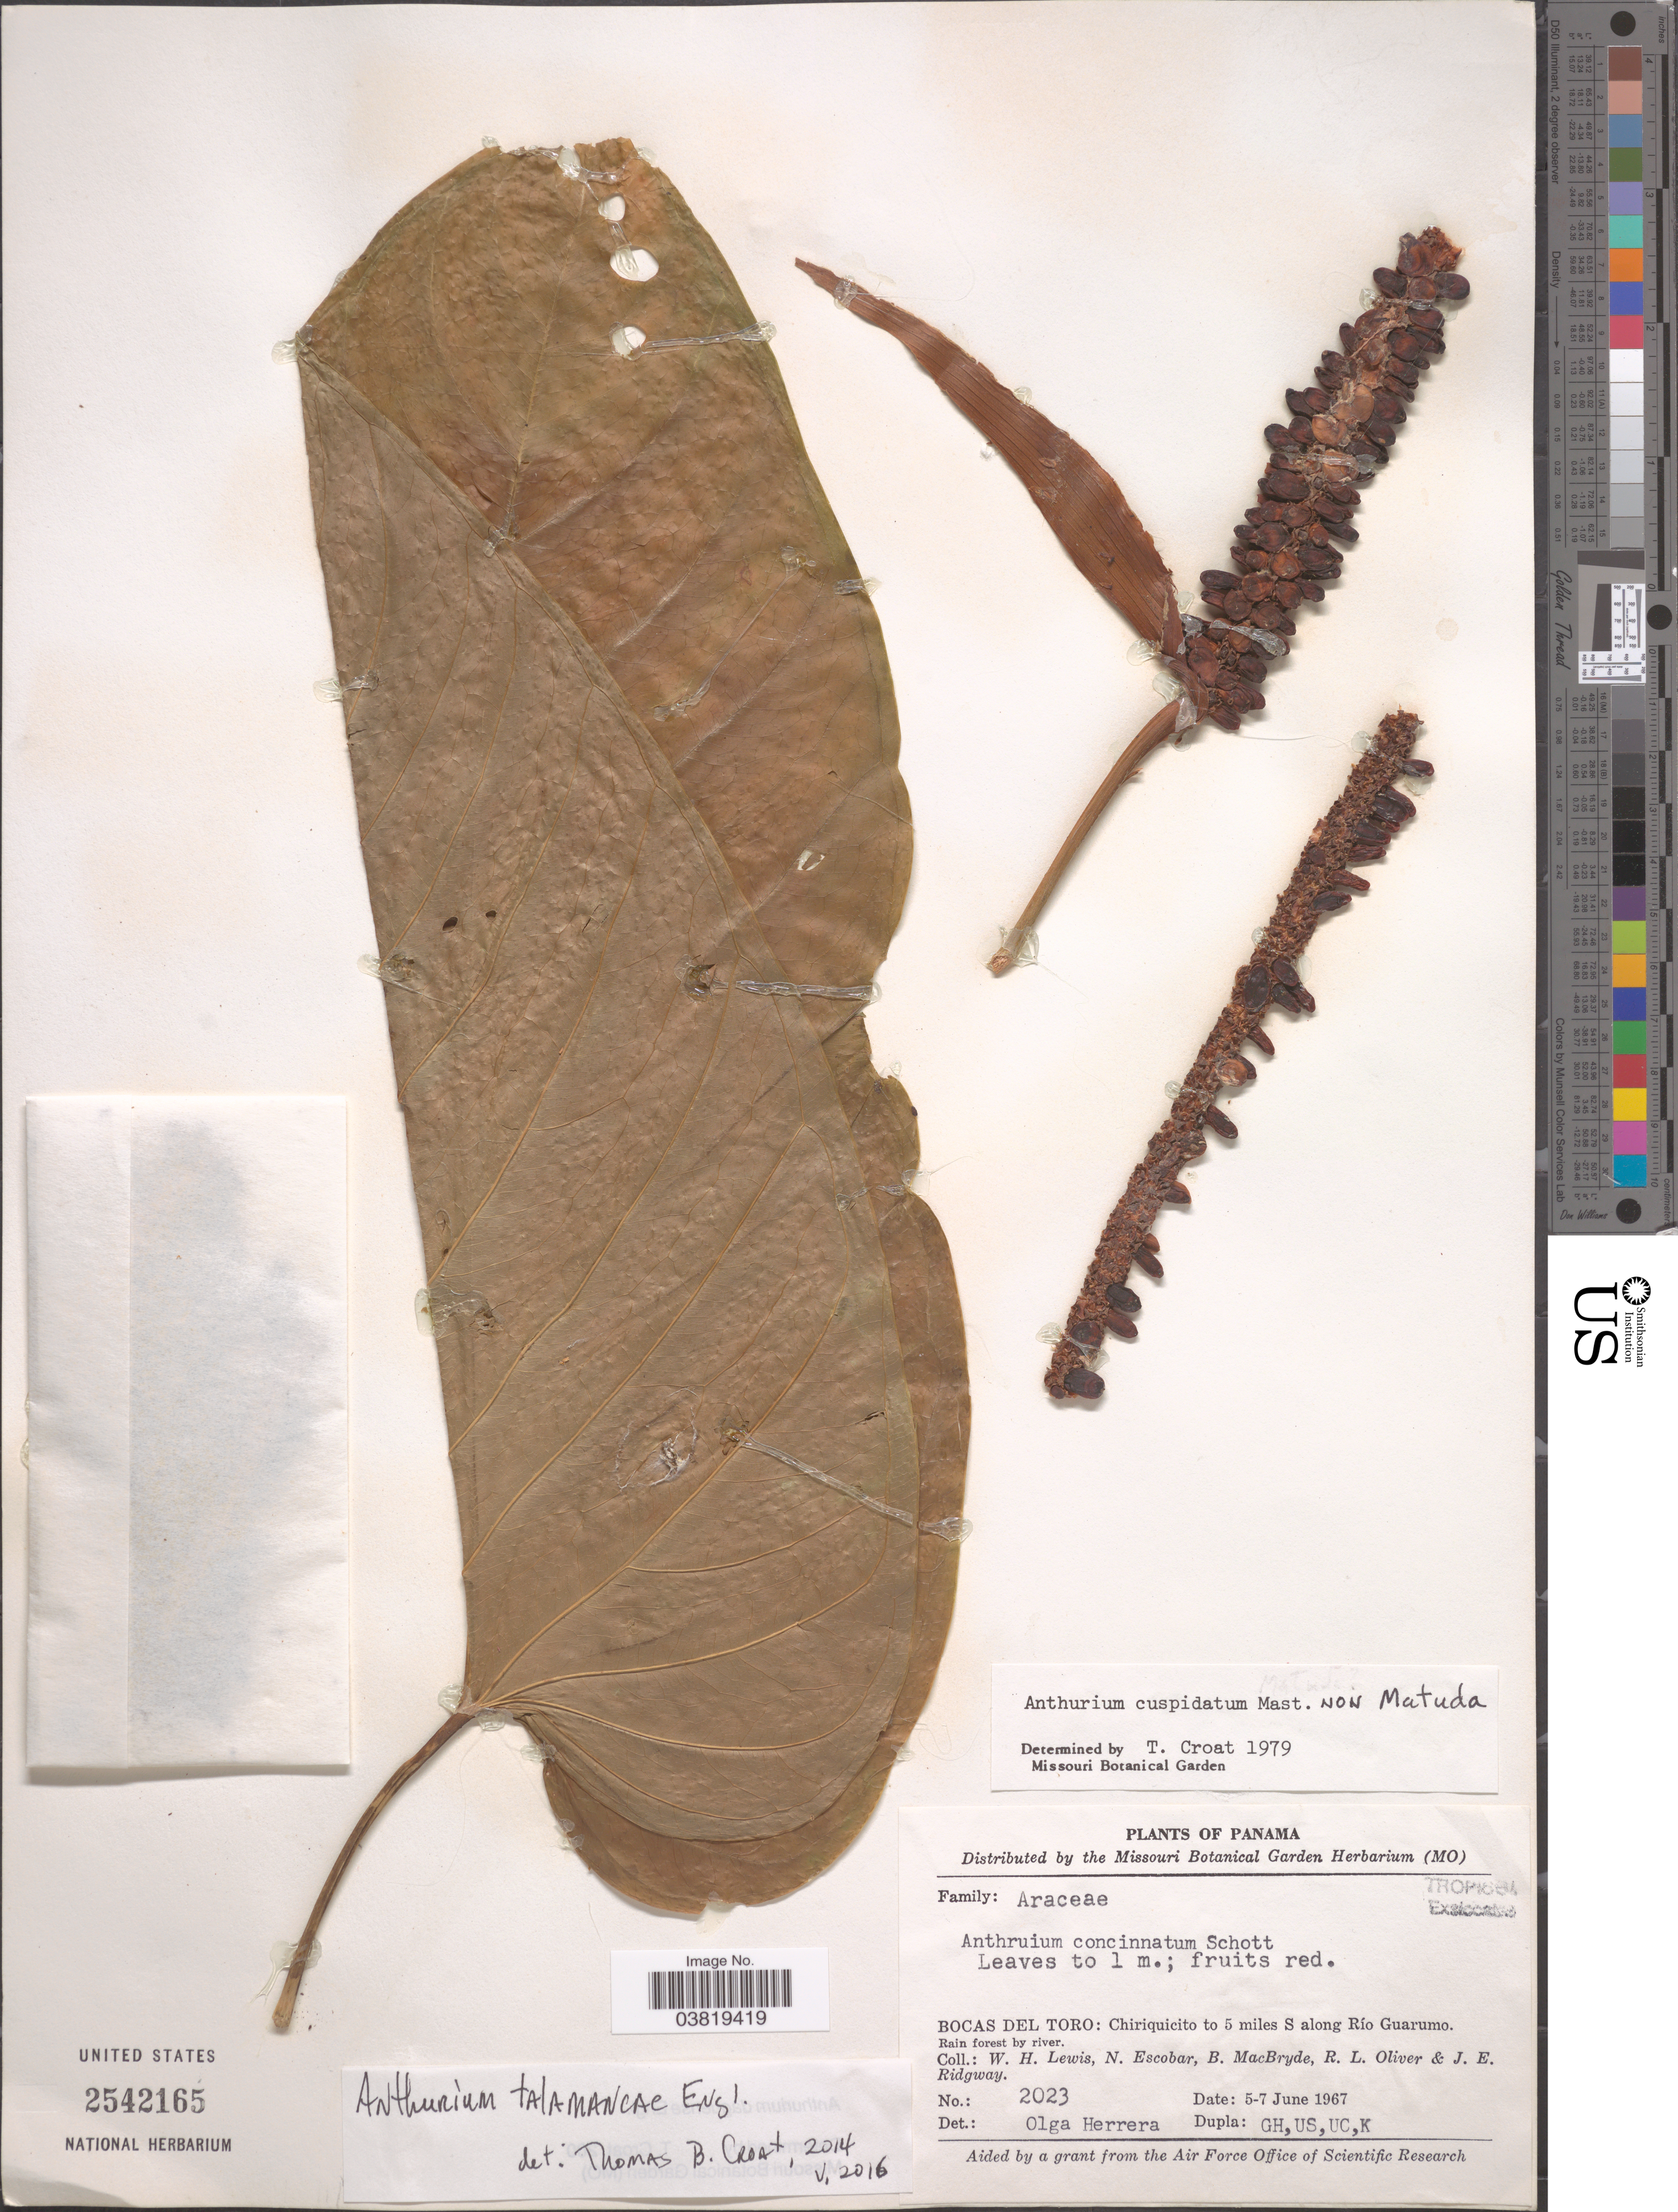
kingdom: Plantae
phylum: Tracheophyta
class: Liliopsida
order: Alismatales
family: Araceae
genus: Anthurium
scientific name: Anthurium talamancae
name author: Engl.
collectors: W. H. Lewis, N. Escobar, B. MacBryde, R. Oliver & J. Ridgway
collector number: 2023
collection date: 1967-06-05/1967-06-07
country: Panama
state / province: Bocas del Toro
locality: Chiriquicito to 5 miles S along Río Guarumo.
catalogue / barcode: US 2542165